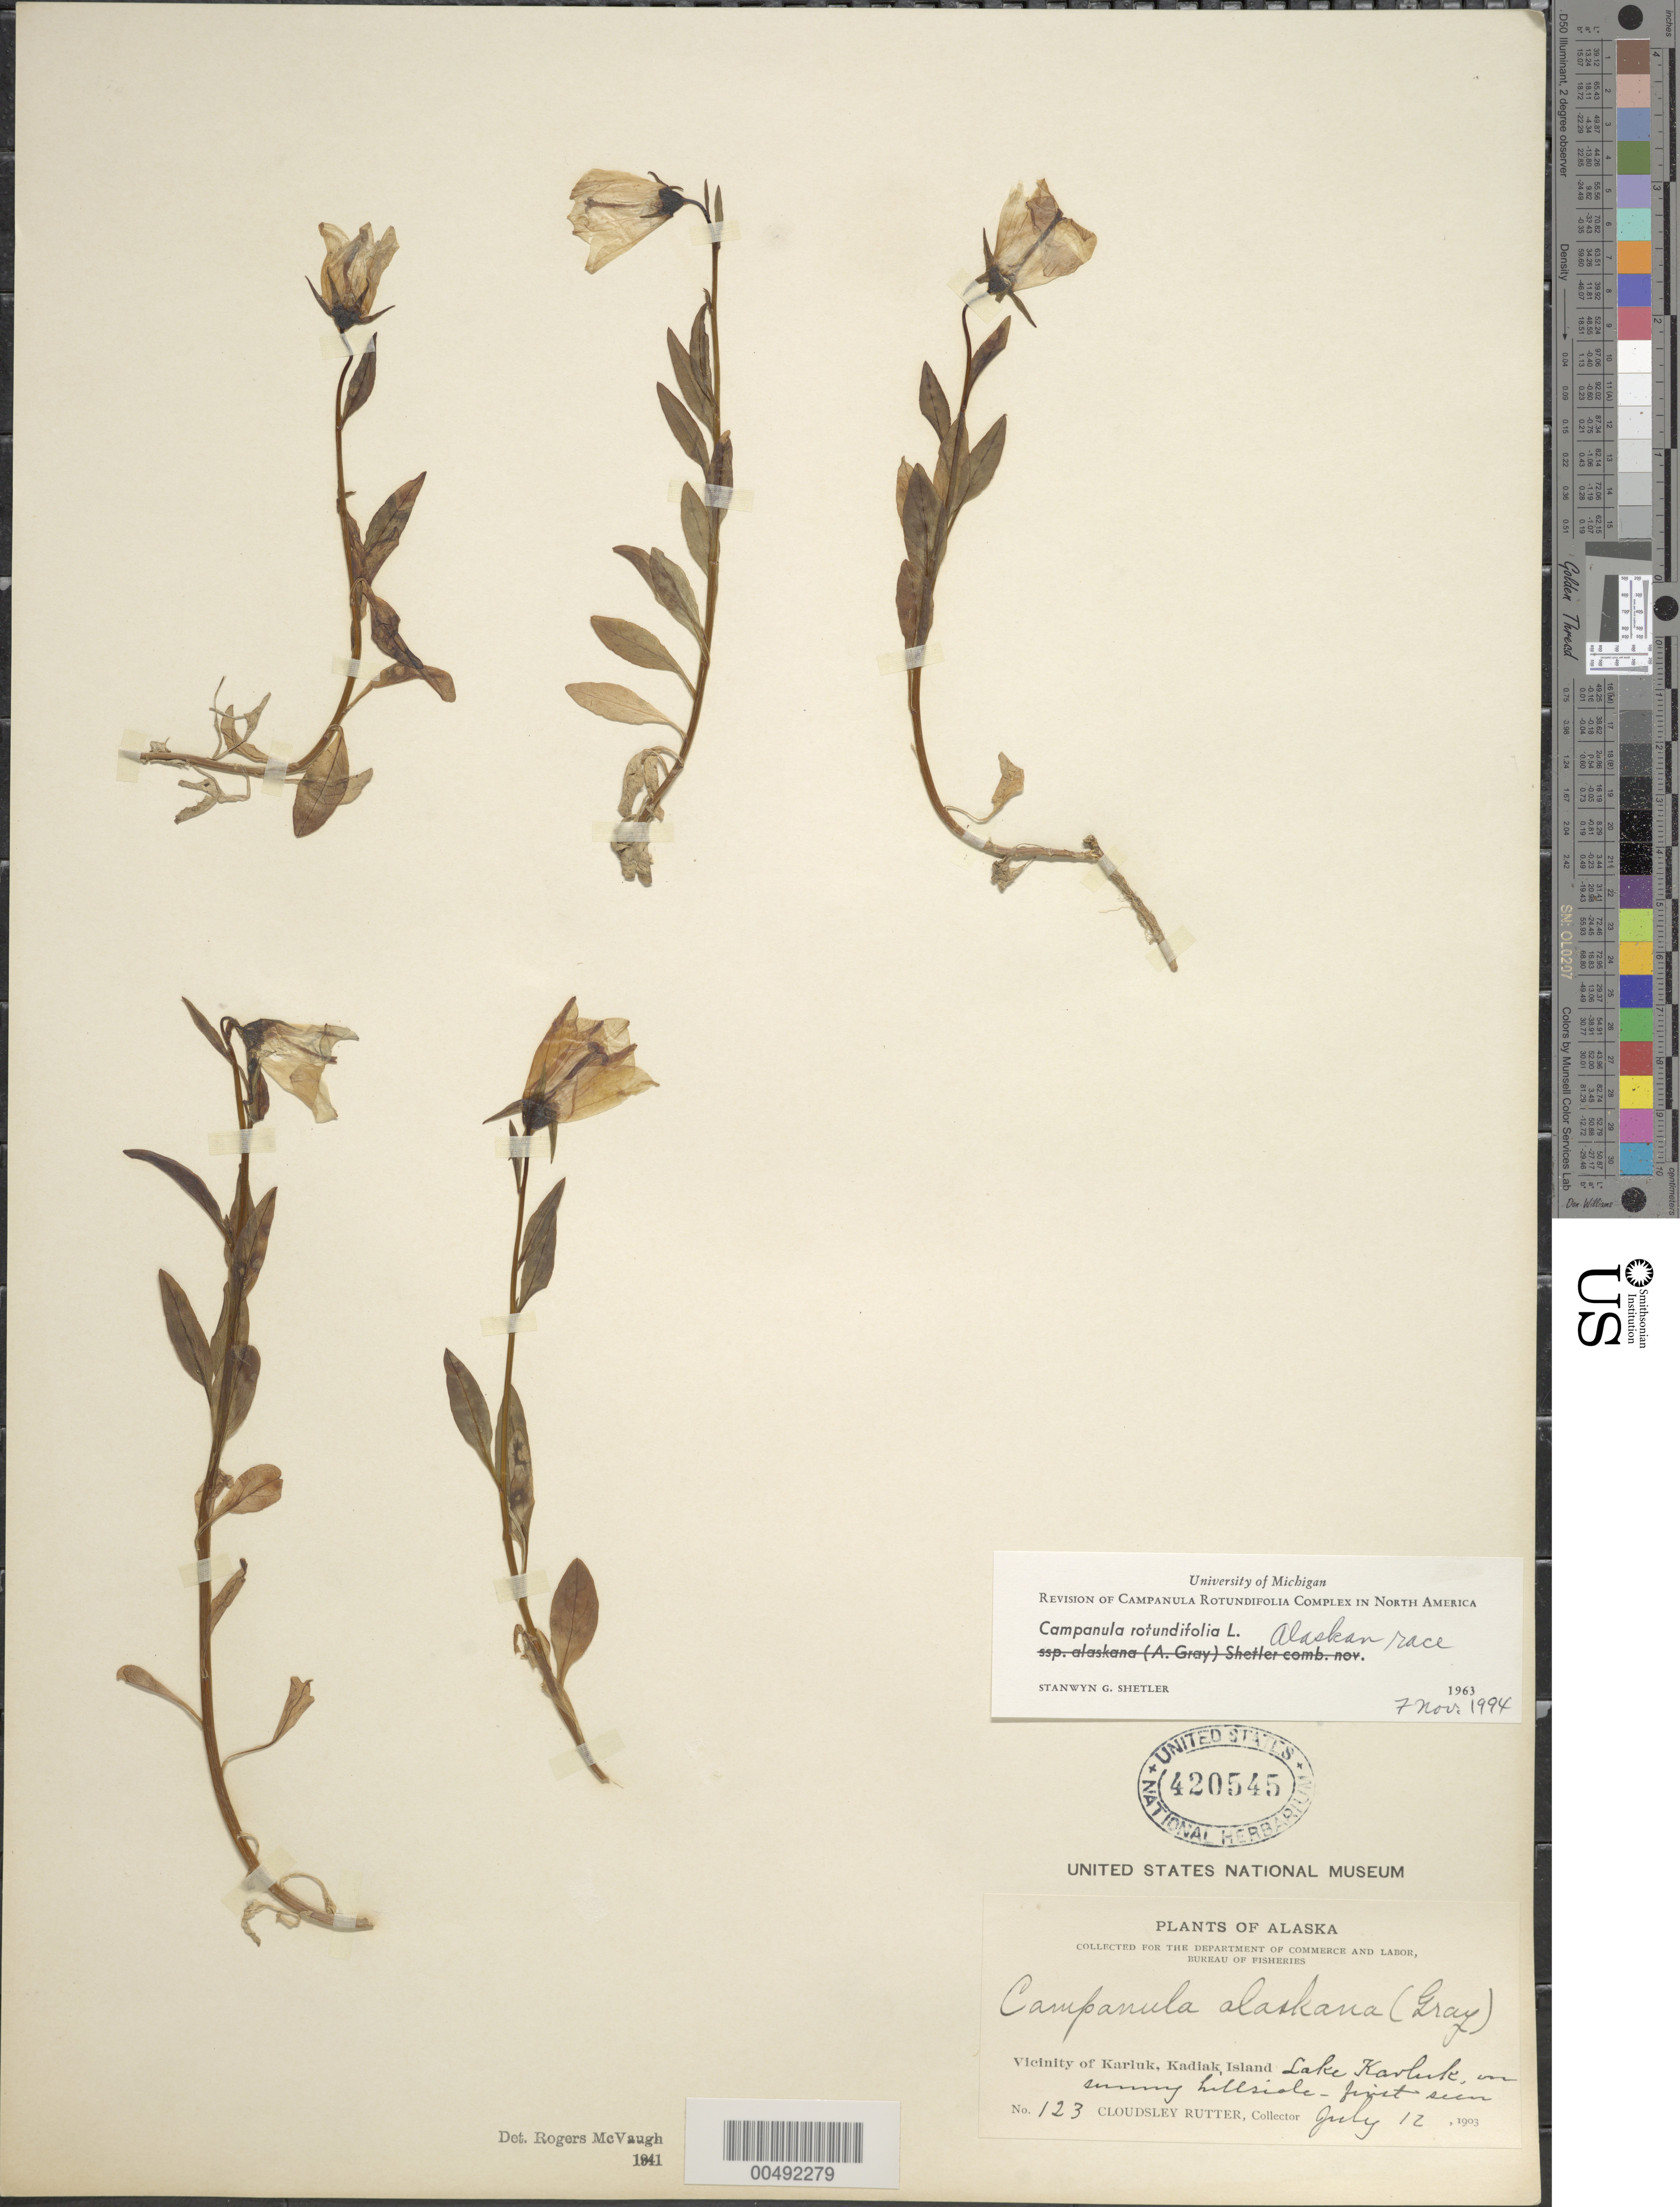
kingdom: Plantae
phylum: Tracheophyta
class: Magnoliopsida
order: Asterales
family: Campanulaceae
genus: Campanula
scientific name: Campanula rotundifolia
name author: L.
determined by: Shetler, Stanwyn G., (US), NMNH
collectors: C. Rutter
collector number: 123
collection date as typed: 12 Jul 1903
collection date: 1903-07-12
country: United States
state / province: Alaska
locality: Kadiak Island, vicinity of Karluk, Karluk Lake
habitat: sunny hillside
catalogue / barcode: US 420545